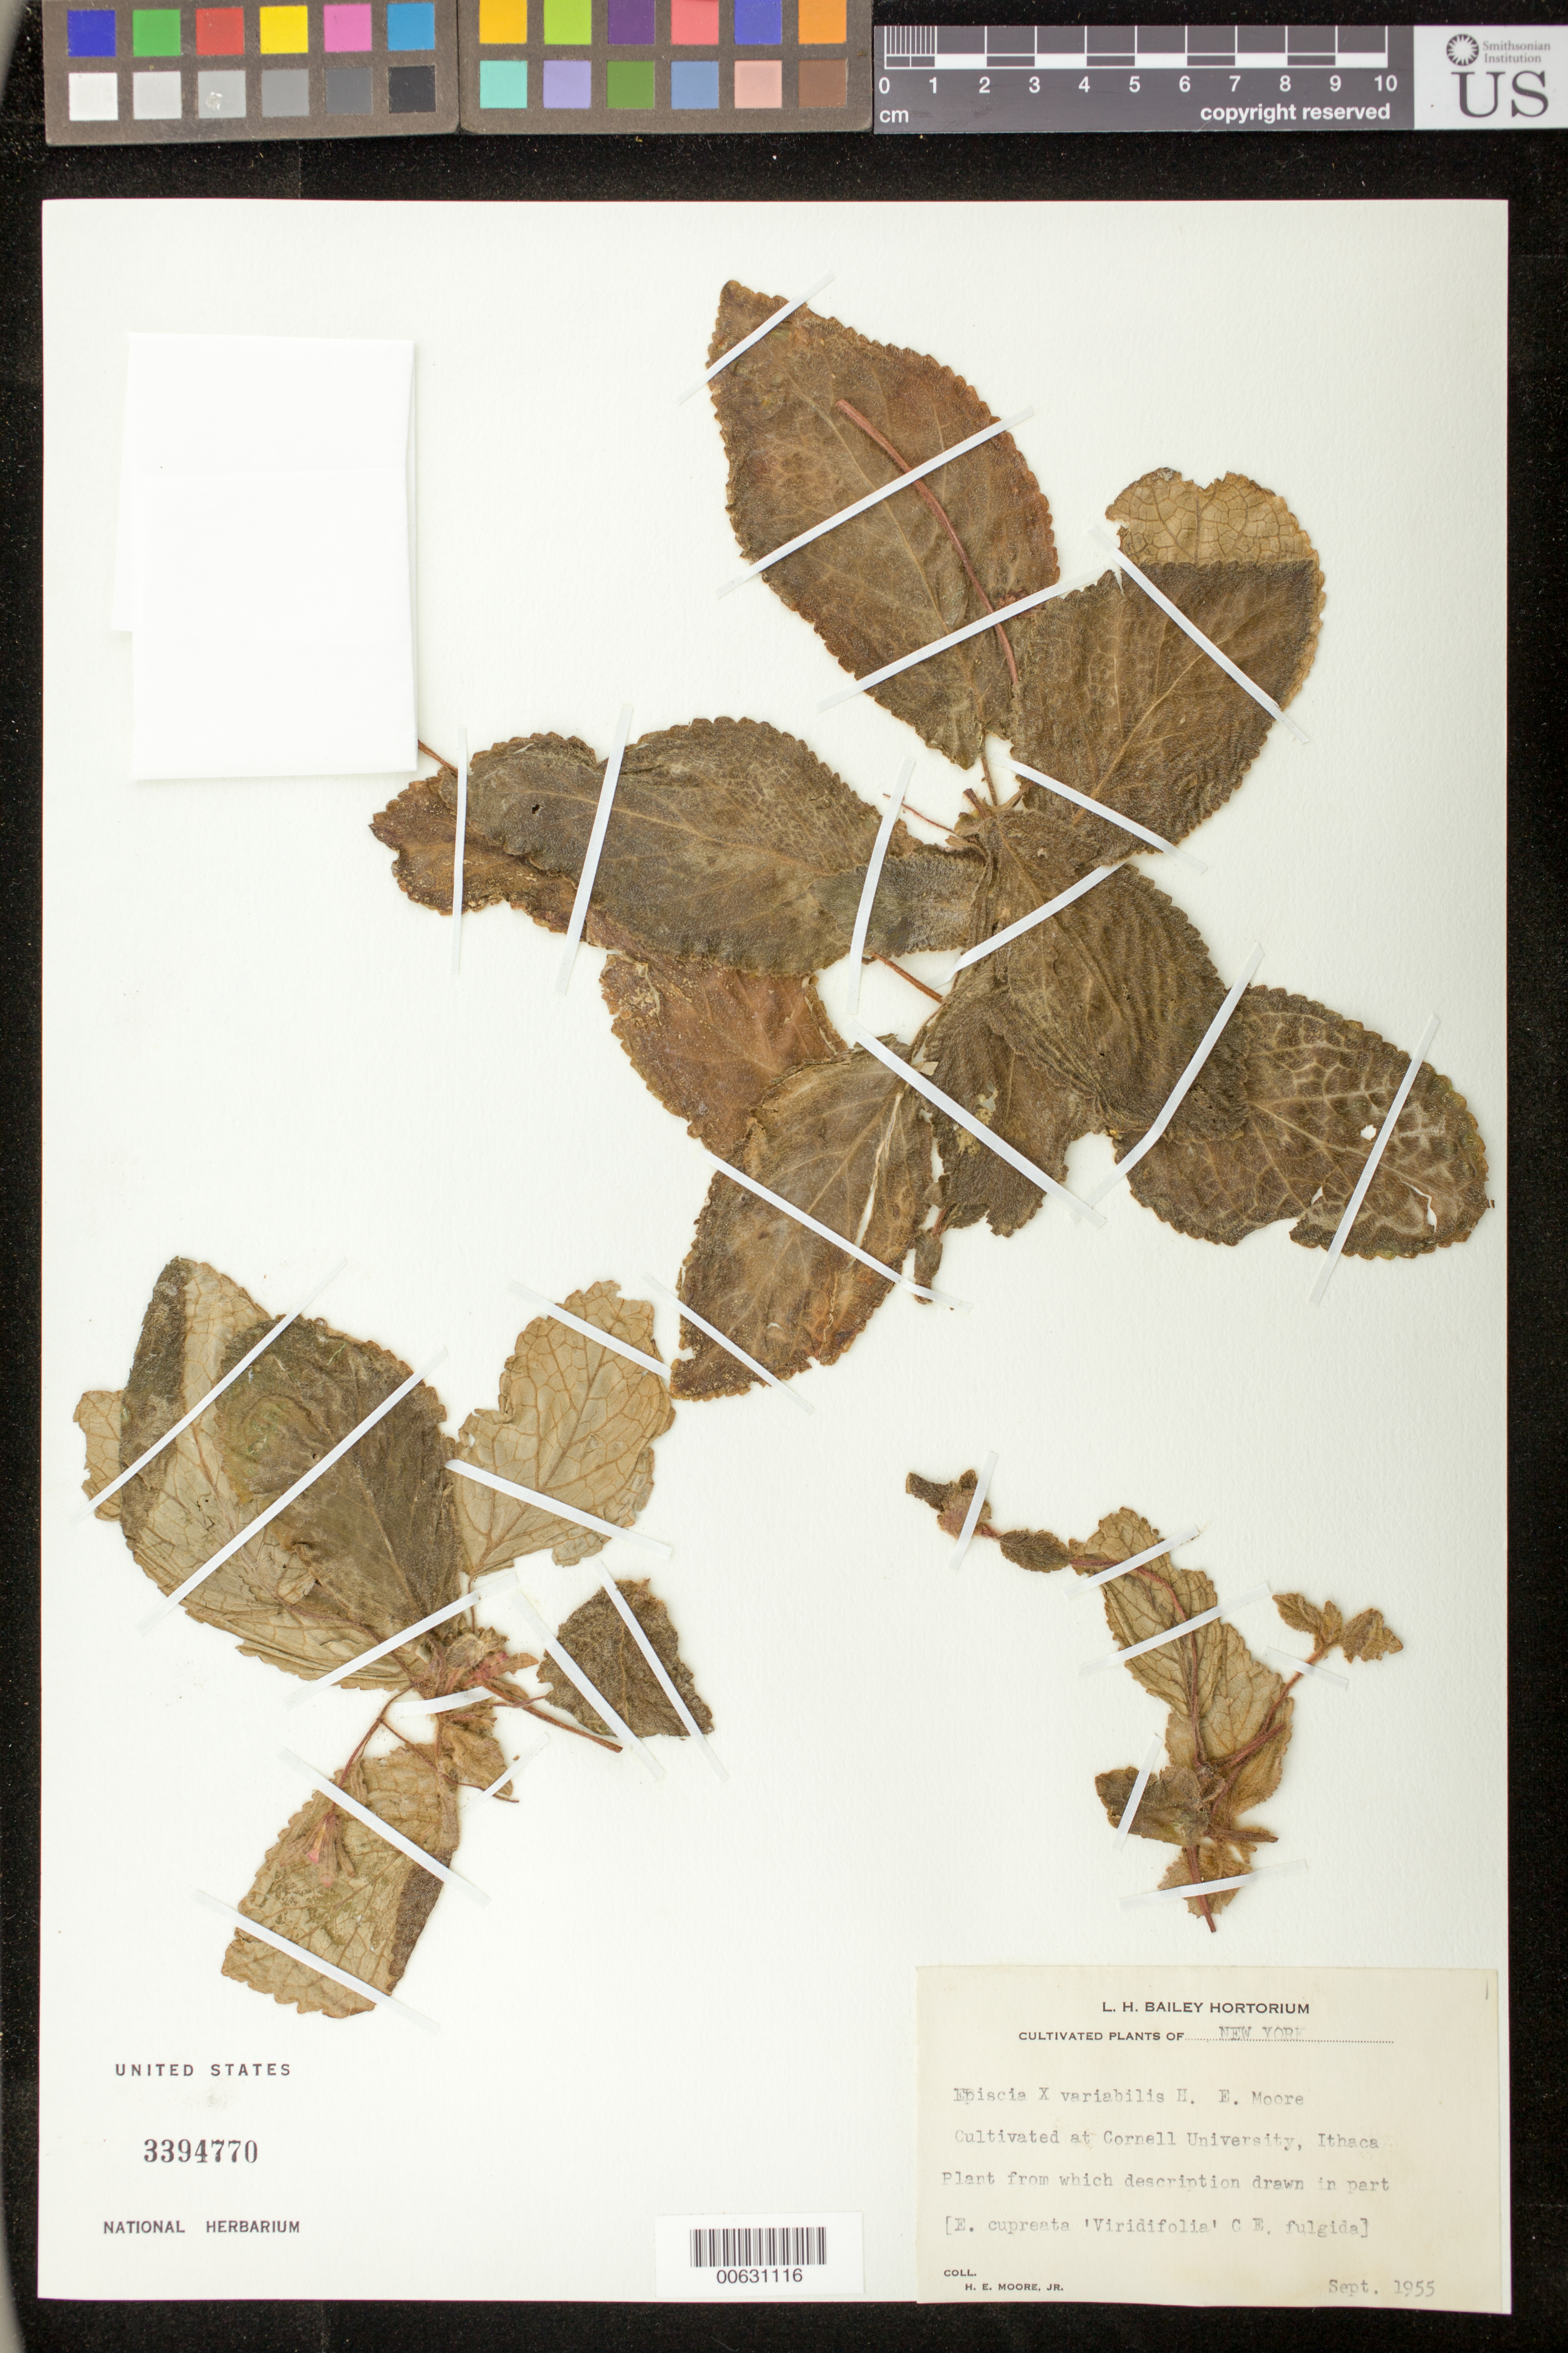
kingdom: Plantae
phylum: Tracheophyta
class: Magnoliopsida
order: Lamiales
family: Gesneriaceae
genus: Episcia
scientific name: Episcia x variabilis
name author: H.E. Moore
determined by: Skog, Laurence E.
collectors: H. E. Moore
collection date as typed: Sep 1955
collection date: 1955-09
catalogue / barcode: US 3394770